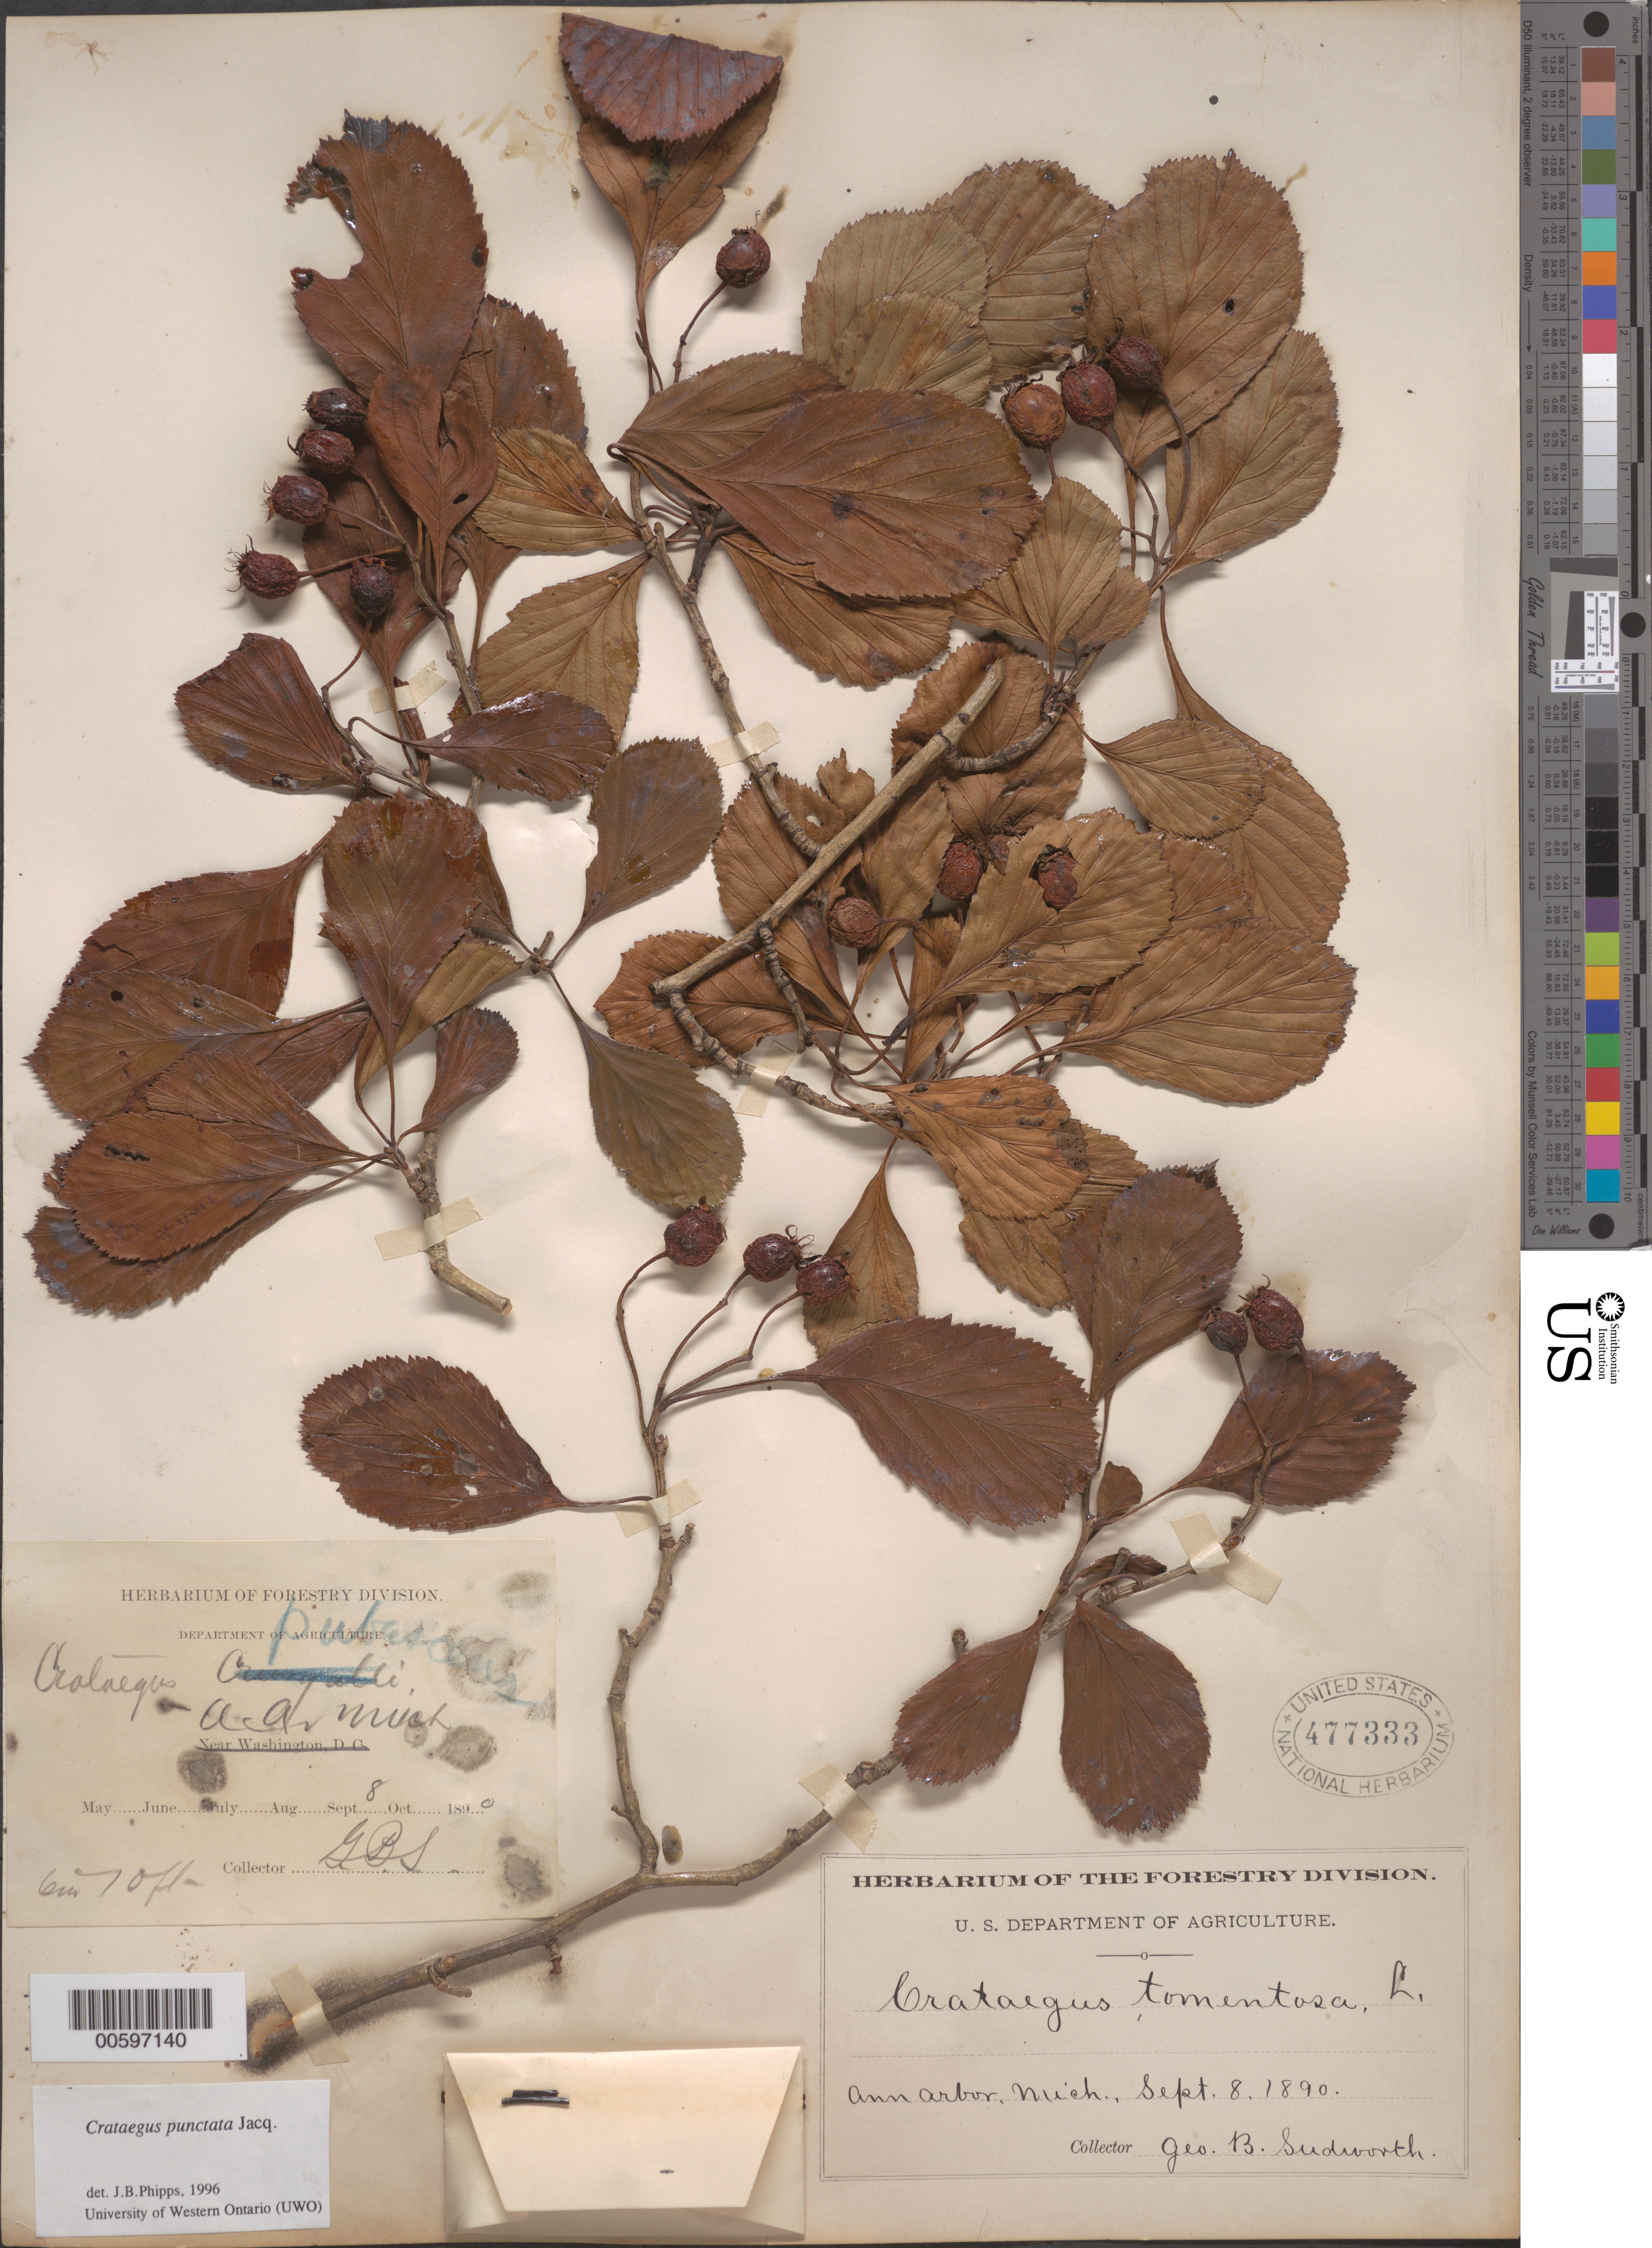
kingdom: Plantae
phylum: Tracheophyta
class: Magnoliopsida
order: Rosales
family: Rosaceae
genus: Crataegus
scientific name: Crataegus punctata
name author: Jacq.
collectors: G. B. Sudworth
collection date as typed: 08 Sep 1890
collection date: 1890-09-08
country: United States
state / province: Michigan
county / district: Washtenaw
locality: Ann Arbor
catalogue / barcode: US 477333